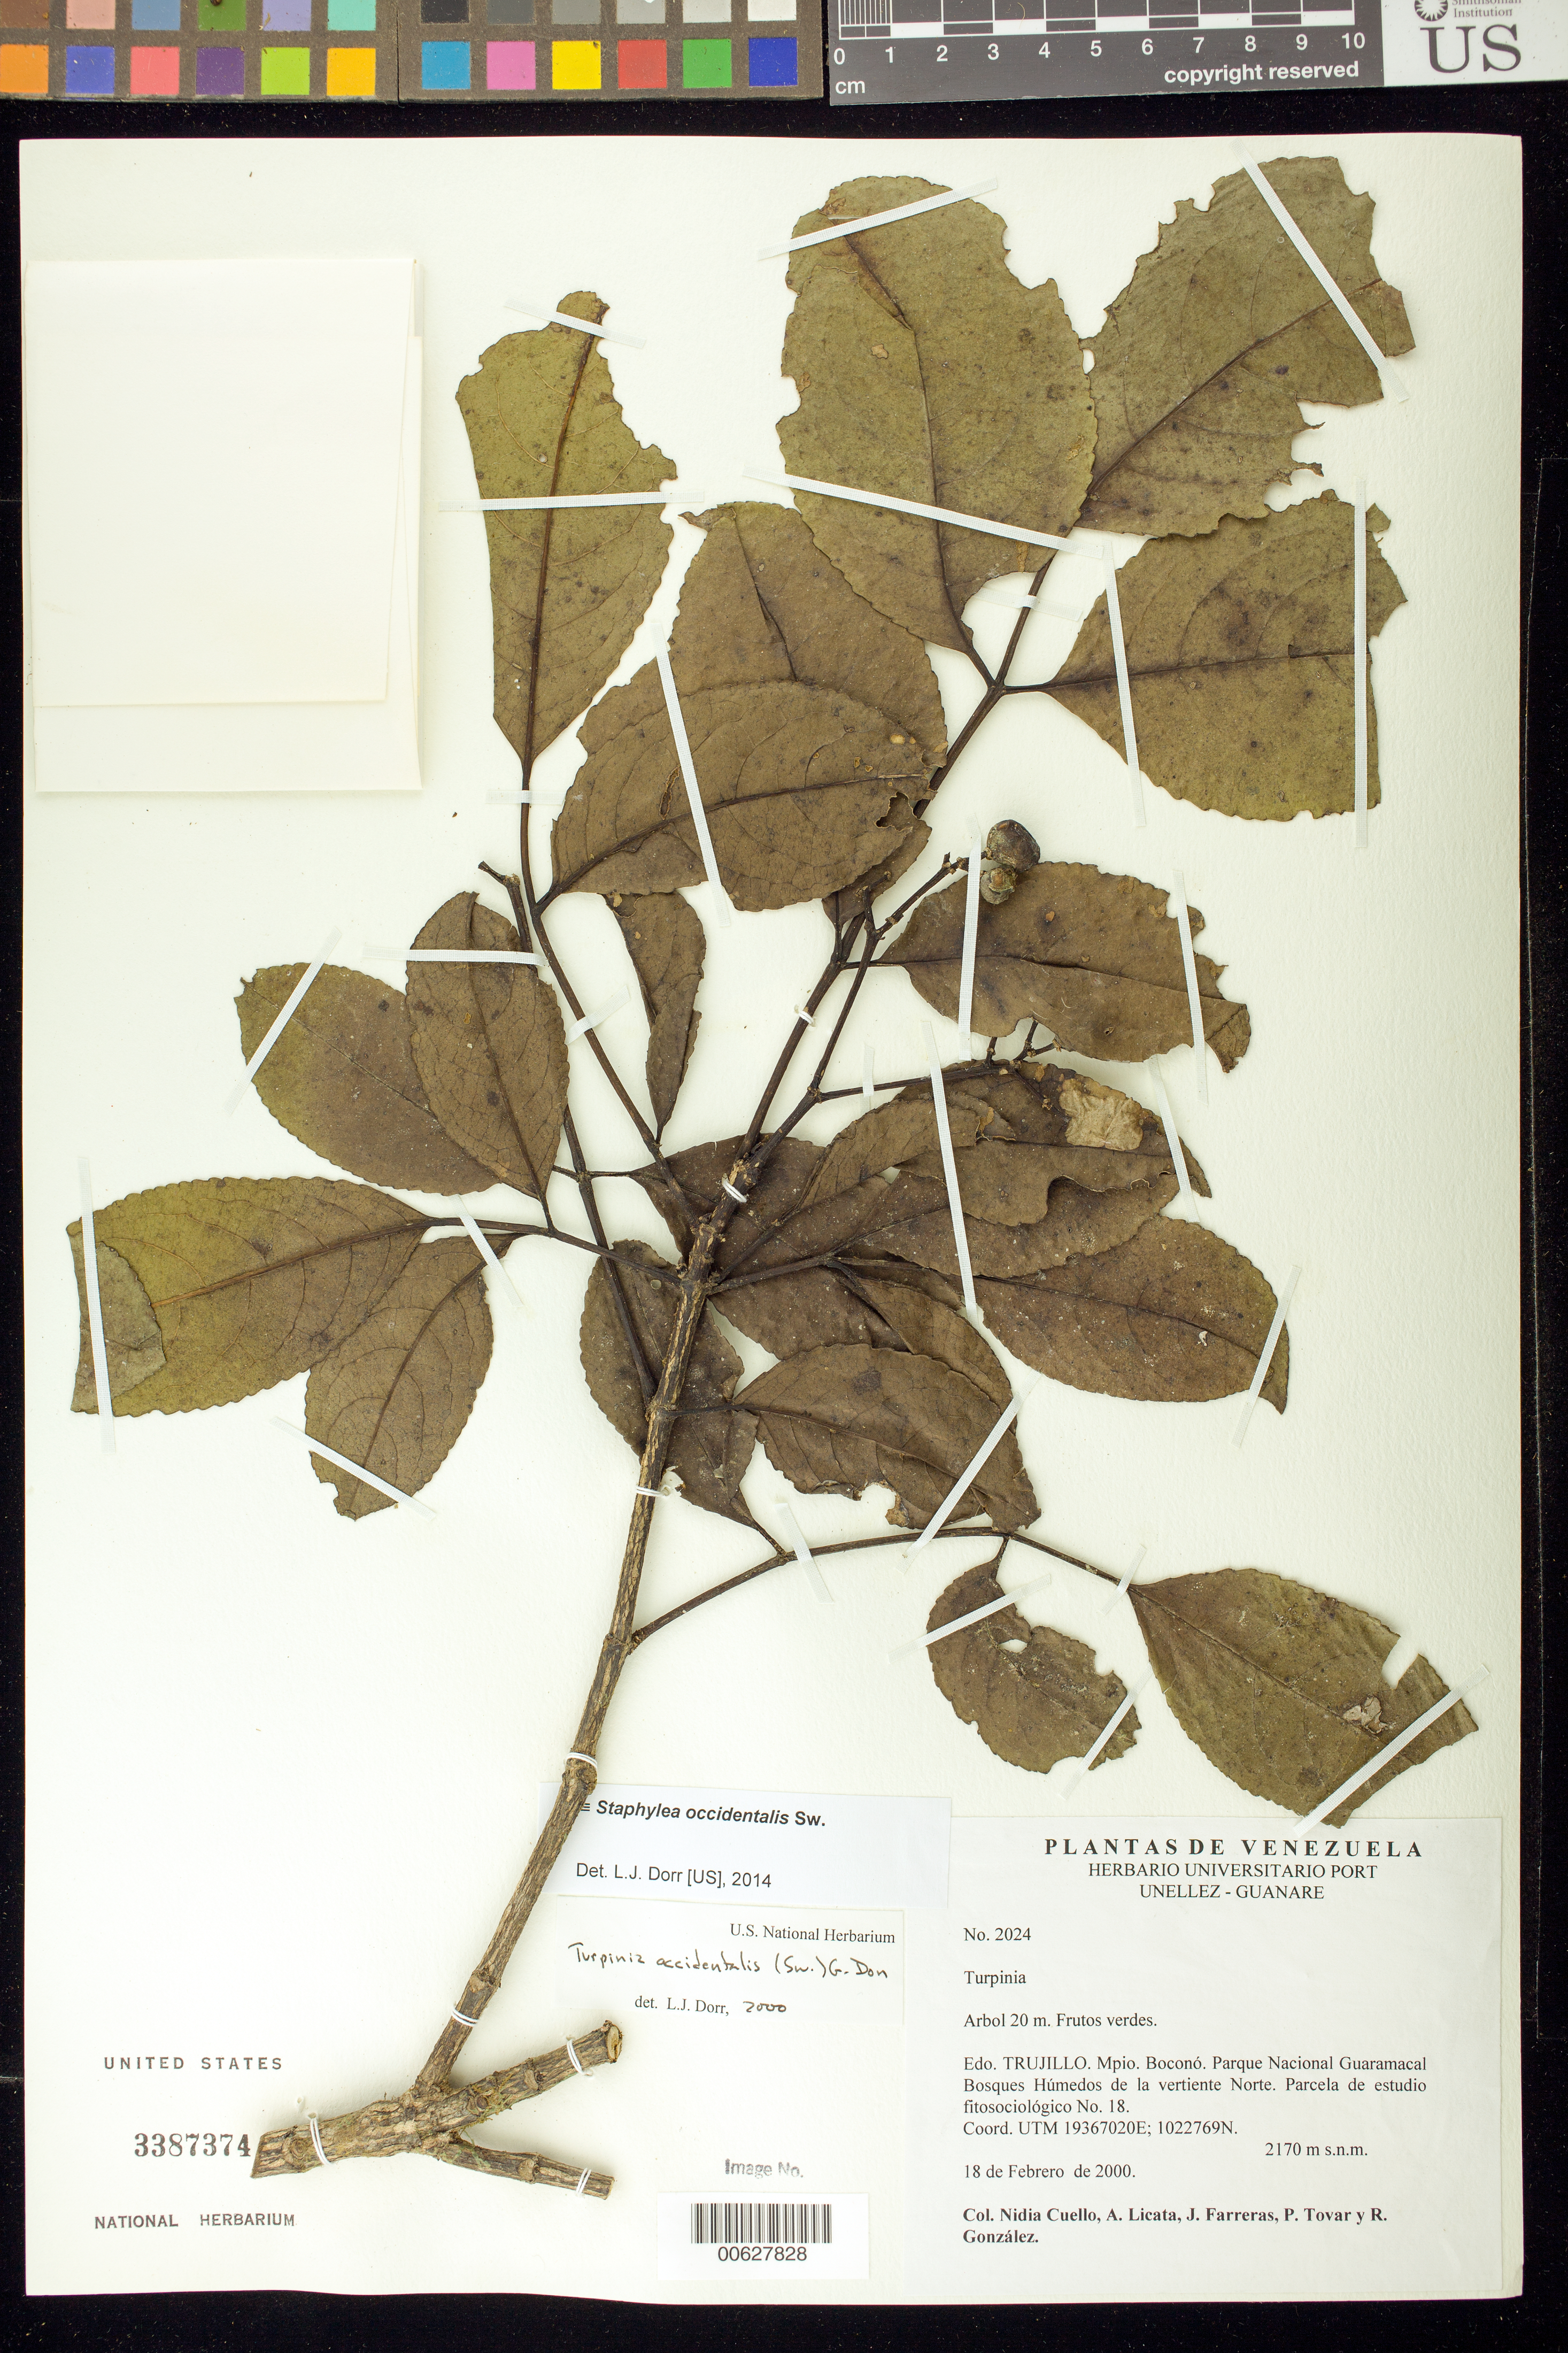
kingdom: Plantae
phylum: Tracheophyta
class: Magnoliopsida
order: Crossosomatales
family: Staphyleaceae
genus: Staphylea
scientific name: Staphylea occidentalis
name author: Sw.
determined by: Dorr, L. J., (BOT), Smithsonian Institution - National Museum of Natural History (UNITED STATES)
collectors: N. L. Cuello, A. Licata, J. Farreras, P. Tovar & R. González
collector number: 2024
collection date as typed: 18 Feb 2000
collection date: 2000-02-18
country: Venezuela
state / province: Trujillo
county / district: Boconó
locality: Parque Nacional Guaramacal, vertiente N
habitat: Bosques húmedos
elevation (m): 2170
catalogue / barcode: US 3387374